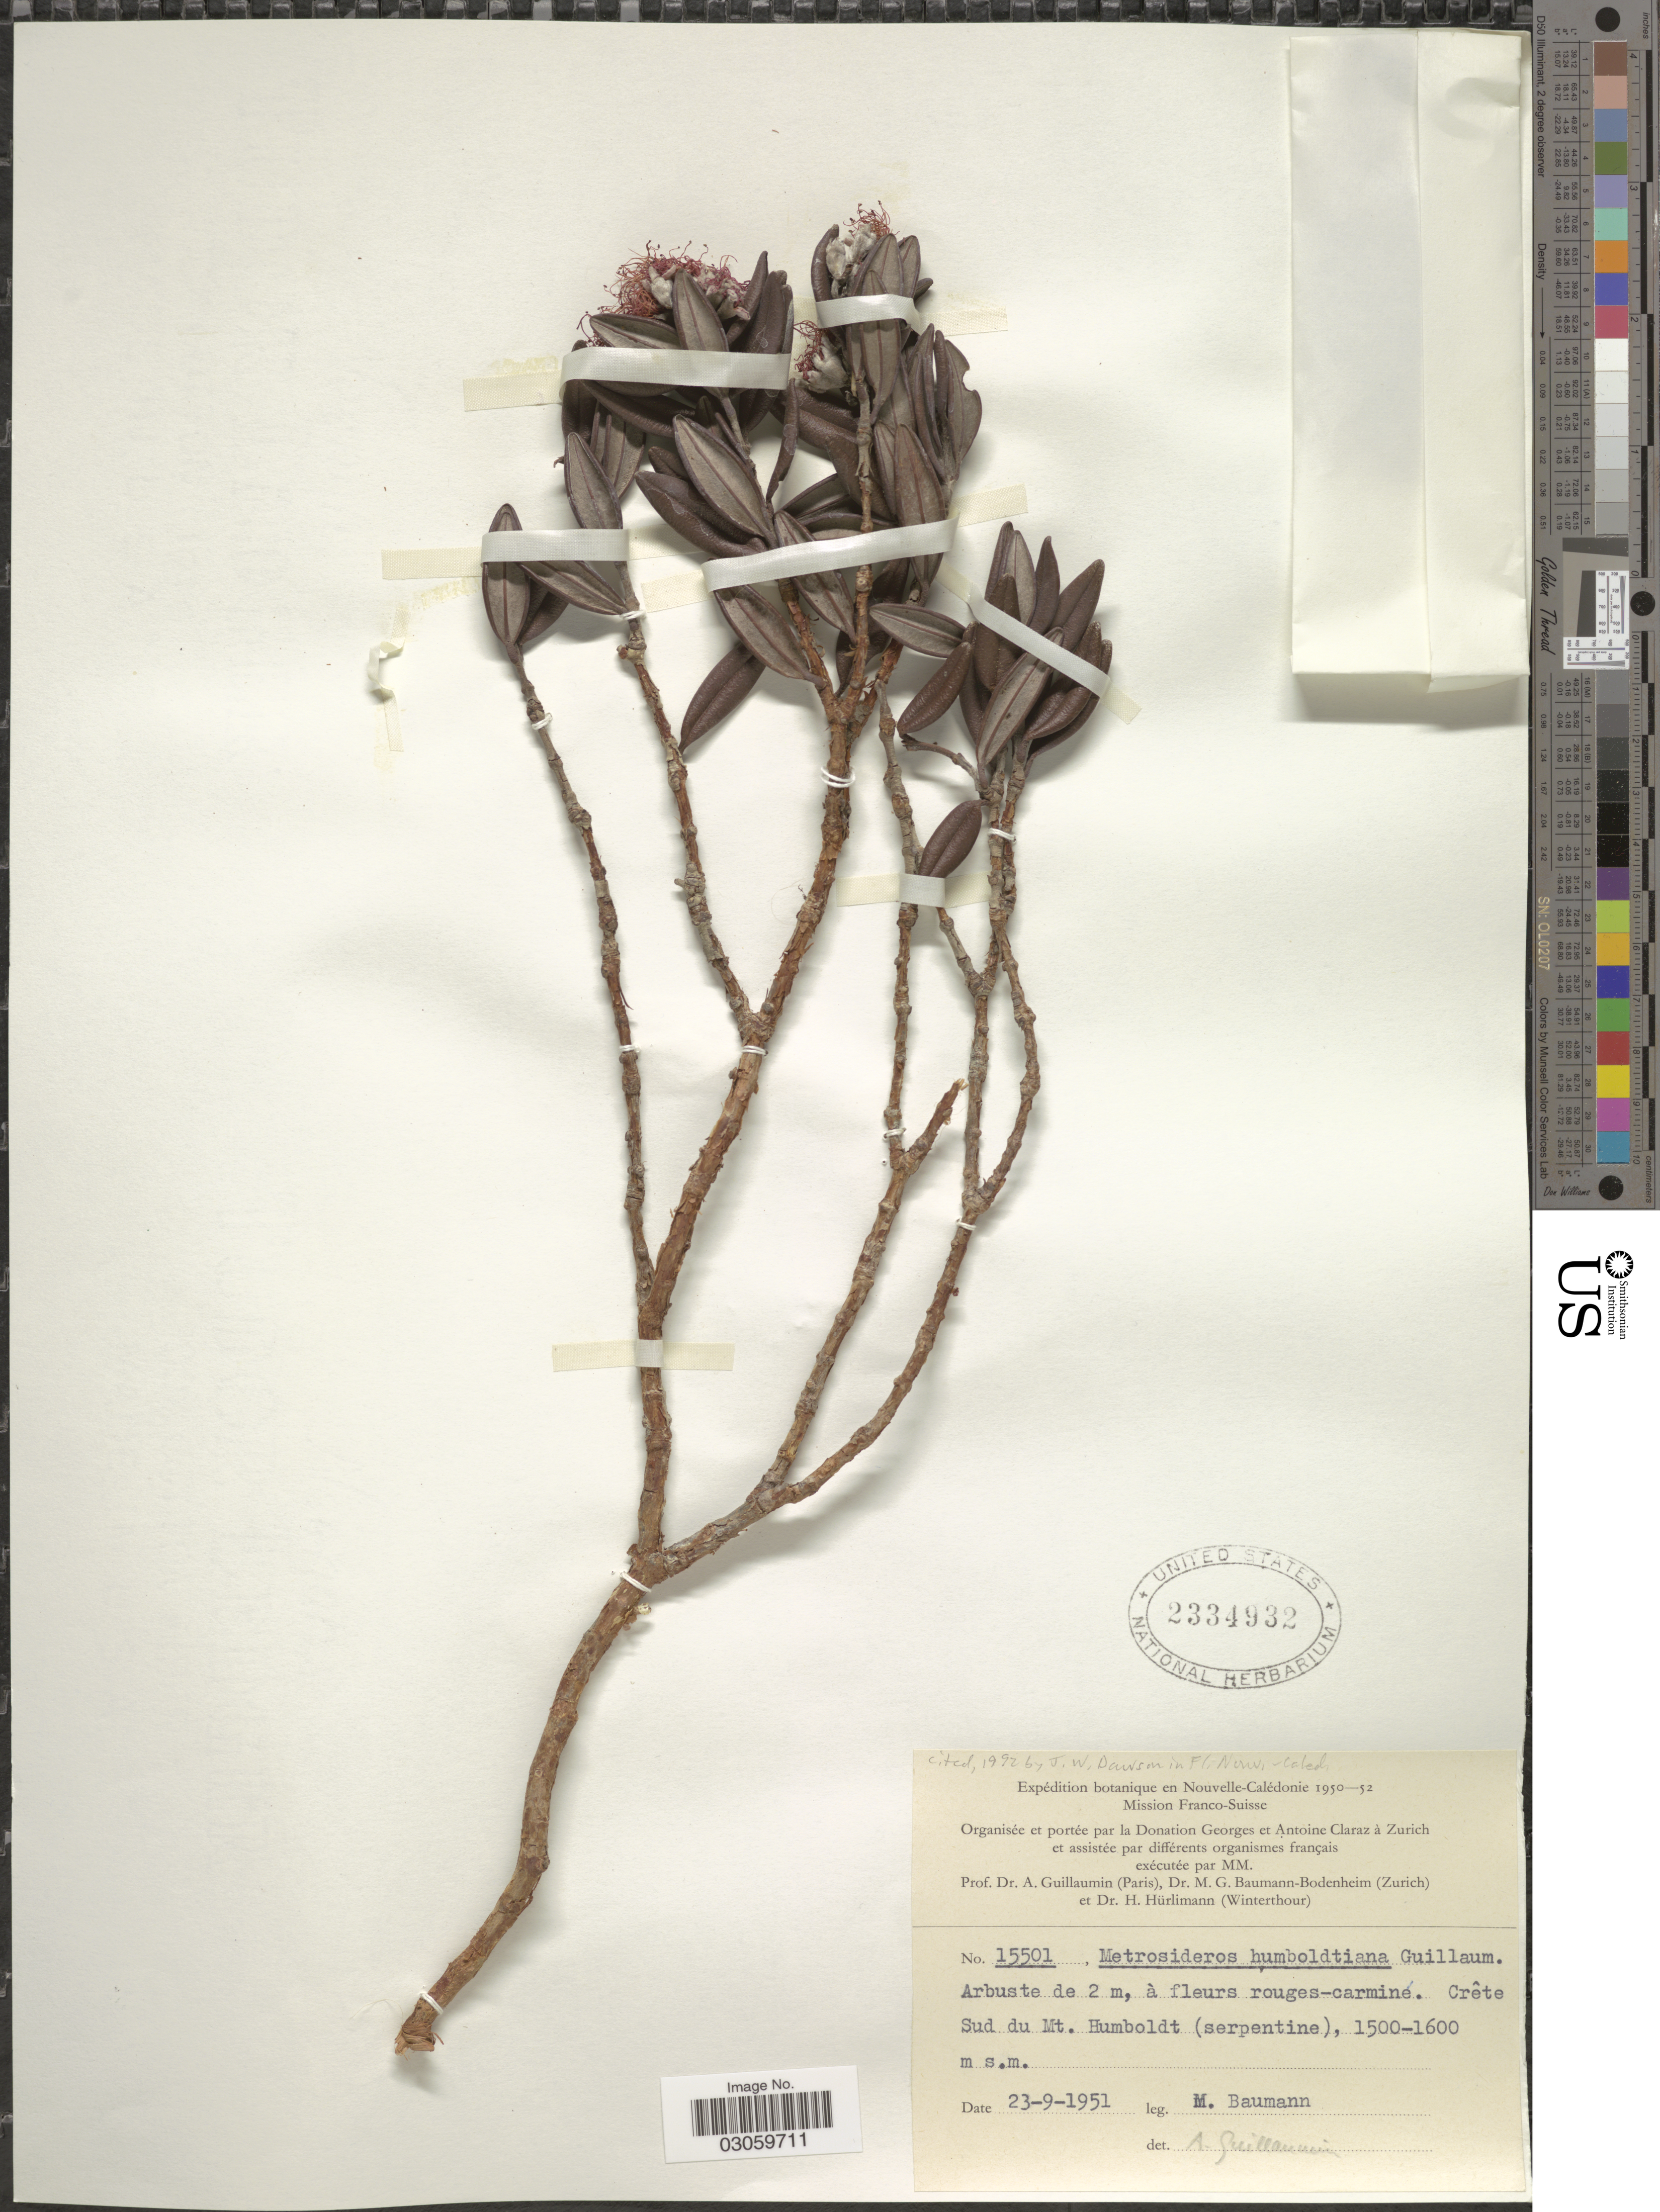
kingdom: Plantae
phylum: Tracheophyta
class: Magnoliopsida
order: Myrtales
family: Myrtaceae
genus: Metrosideros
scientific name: Metrosideros humboldtiana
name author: Guillaumin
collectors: M. G. Baumann-Bodenheim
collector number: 15501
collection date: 1951-09-23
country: New Caledonia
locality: Nouvelle-Calédonie. Crête Sud du Mt. Humboldt (serpentine).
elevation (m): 1500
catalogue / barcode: US 2334932